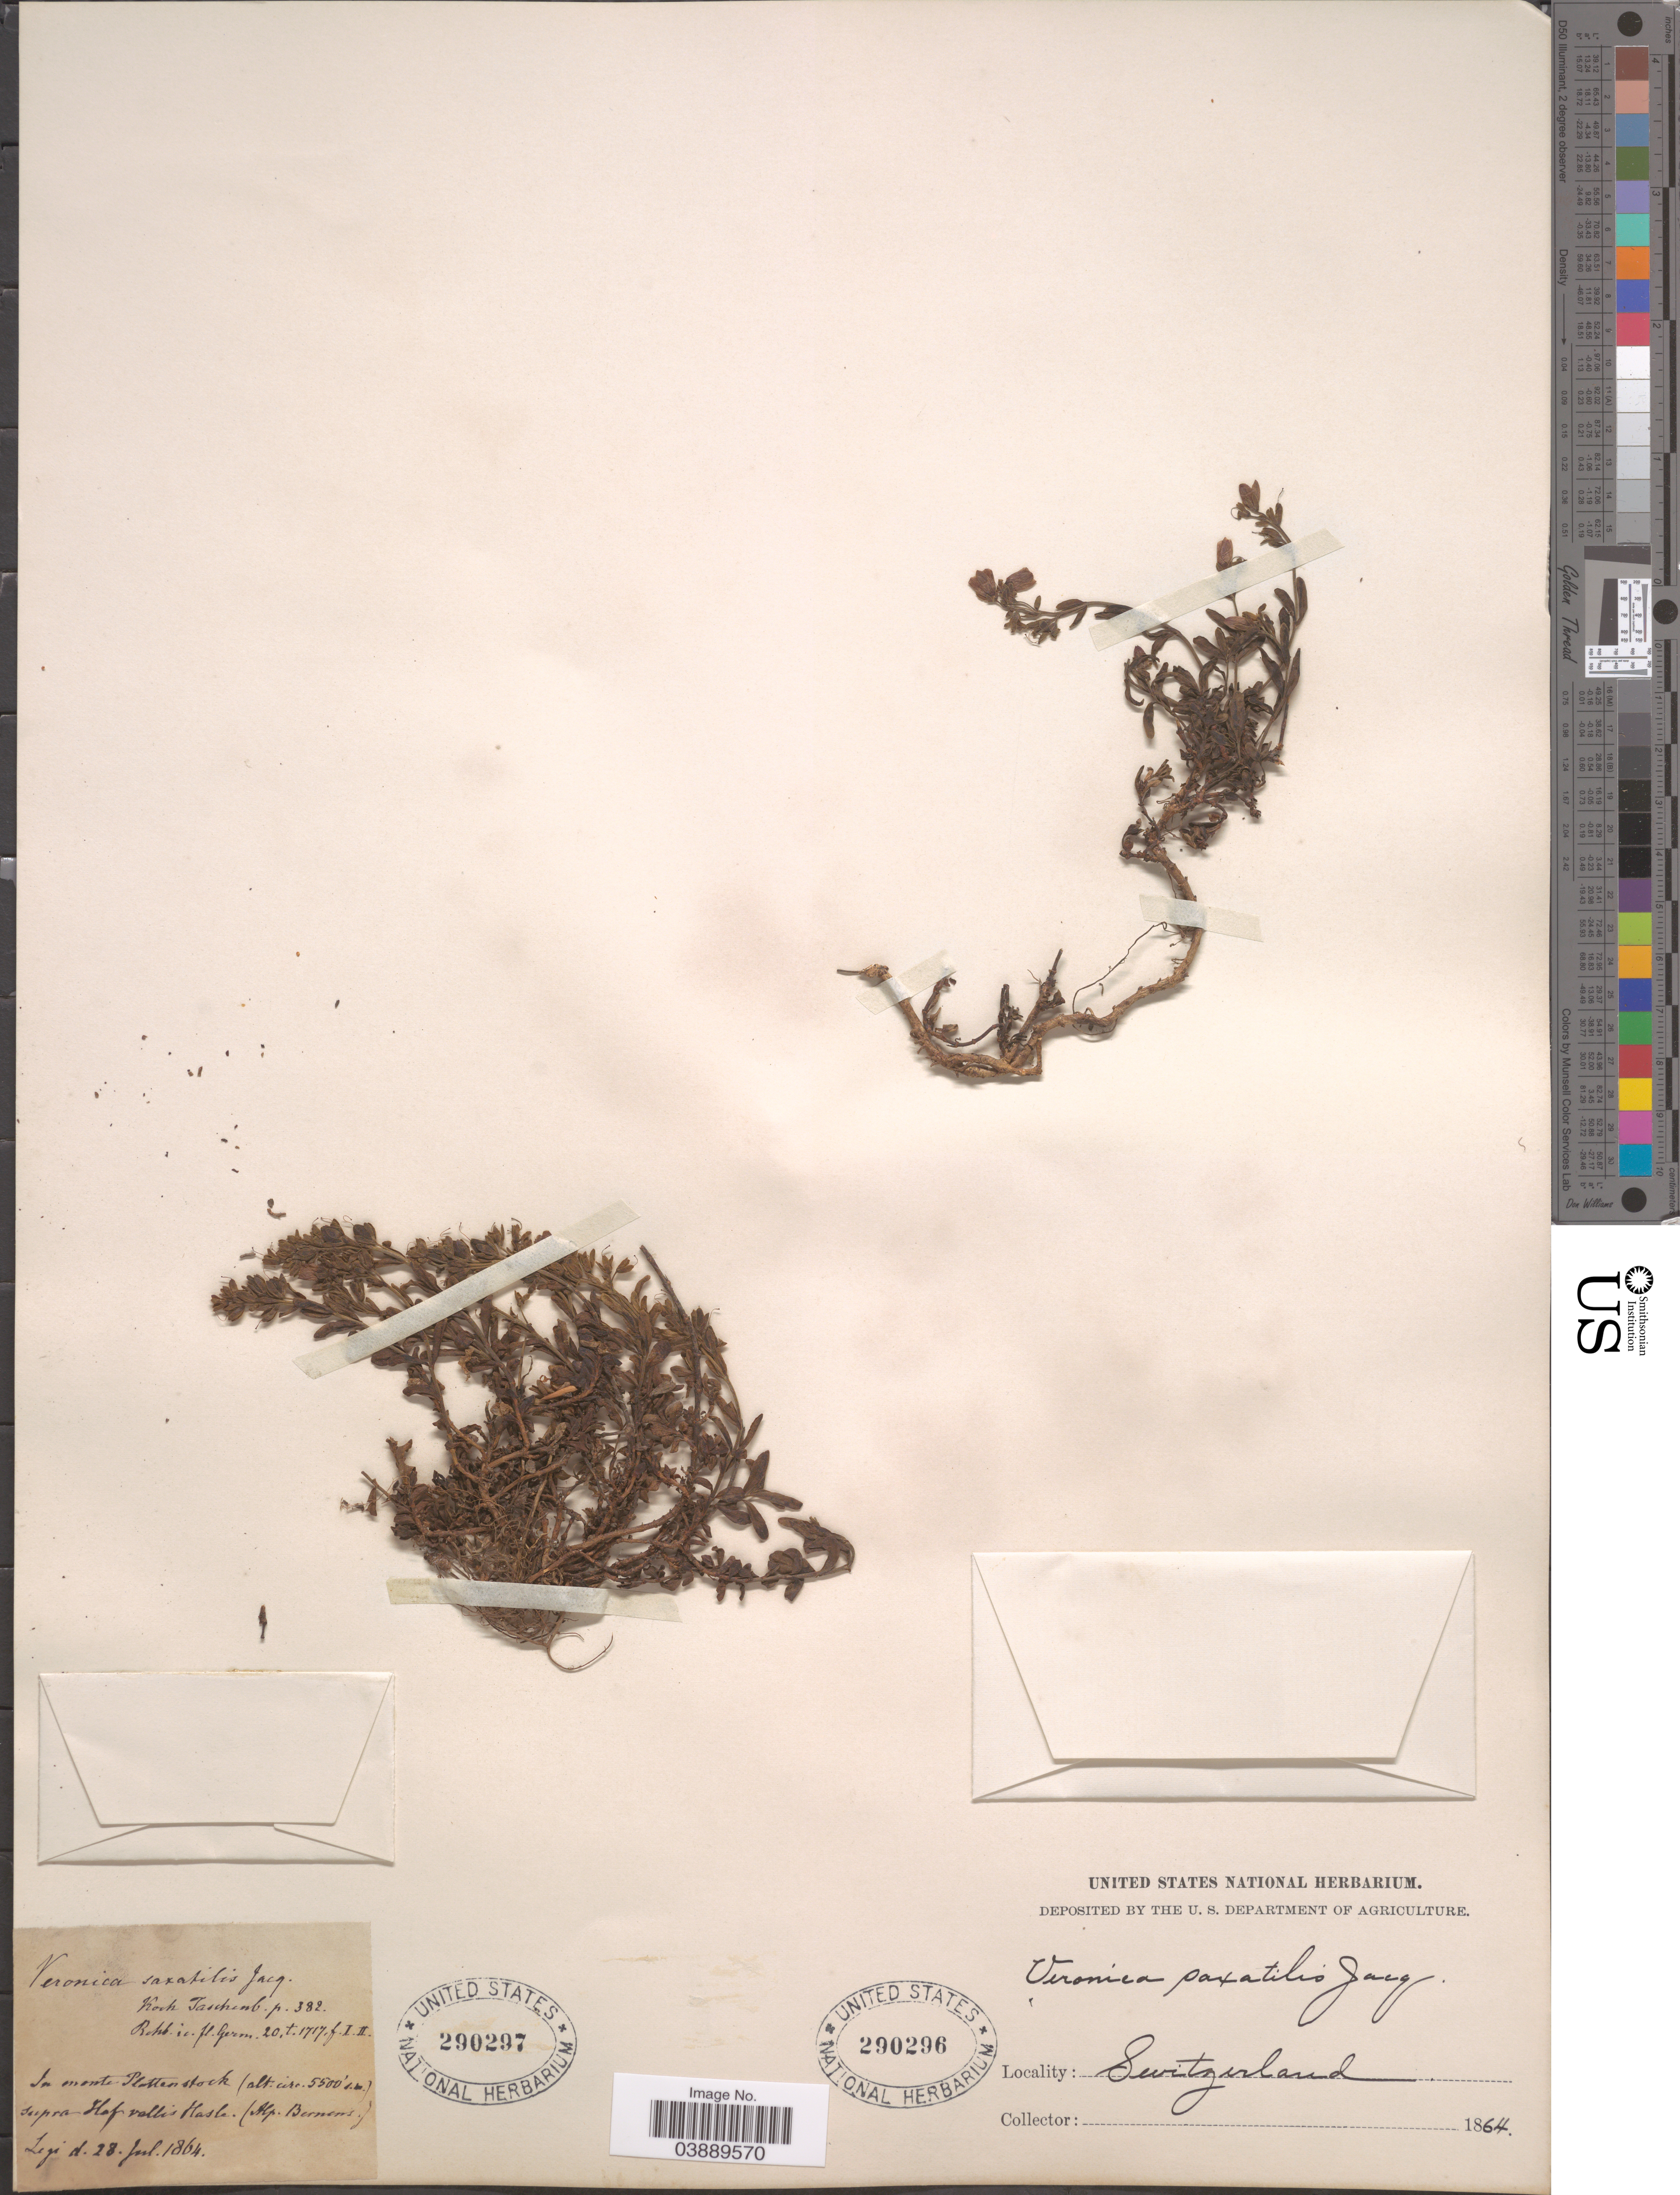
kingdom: Plantae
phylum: Tracheophyta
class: Magnoliopsida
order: Lamiales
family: Plantaginaceae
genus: Veronica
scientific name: Veronica saxatilis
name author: Scop.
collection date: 1864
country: Switzerland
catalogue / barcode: US 290296